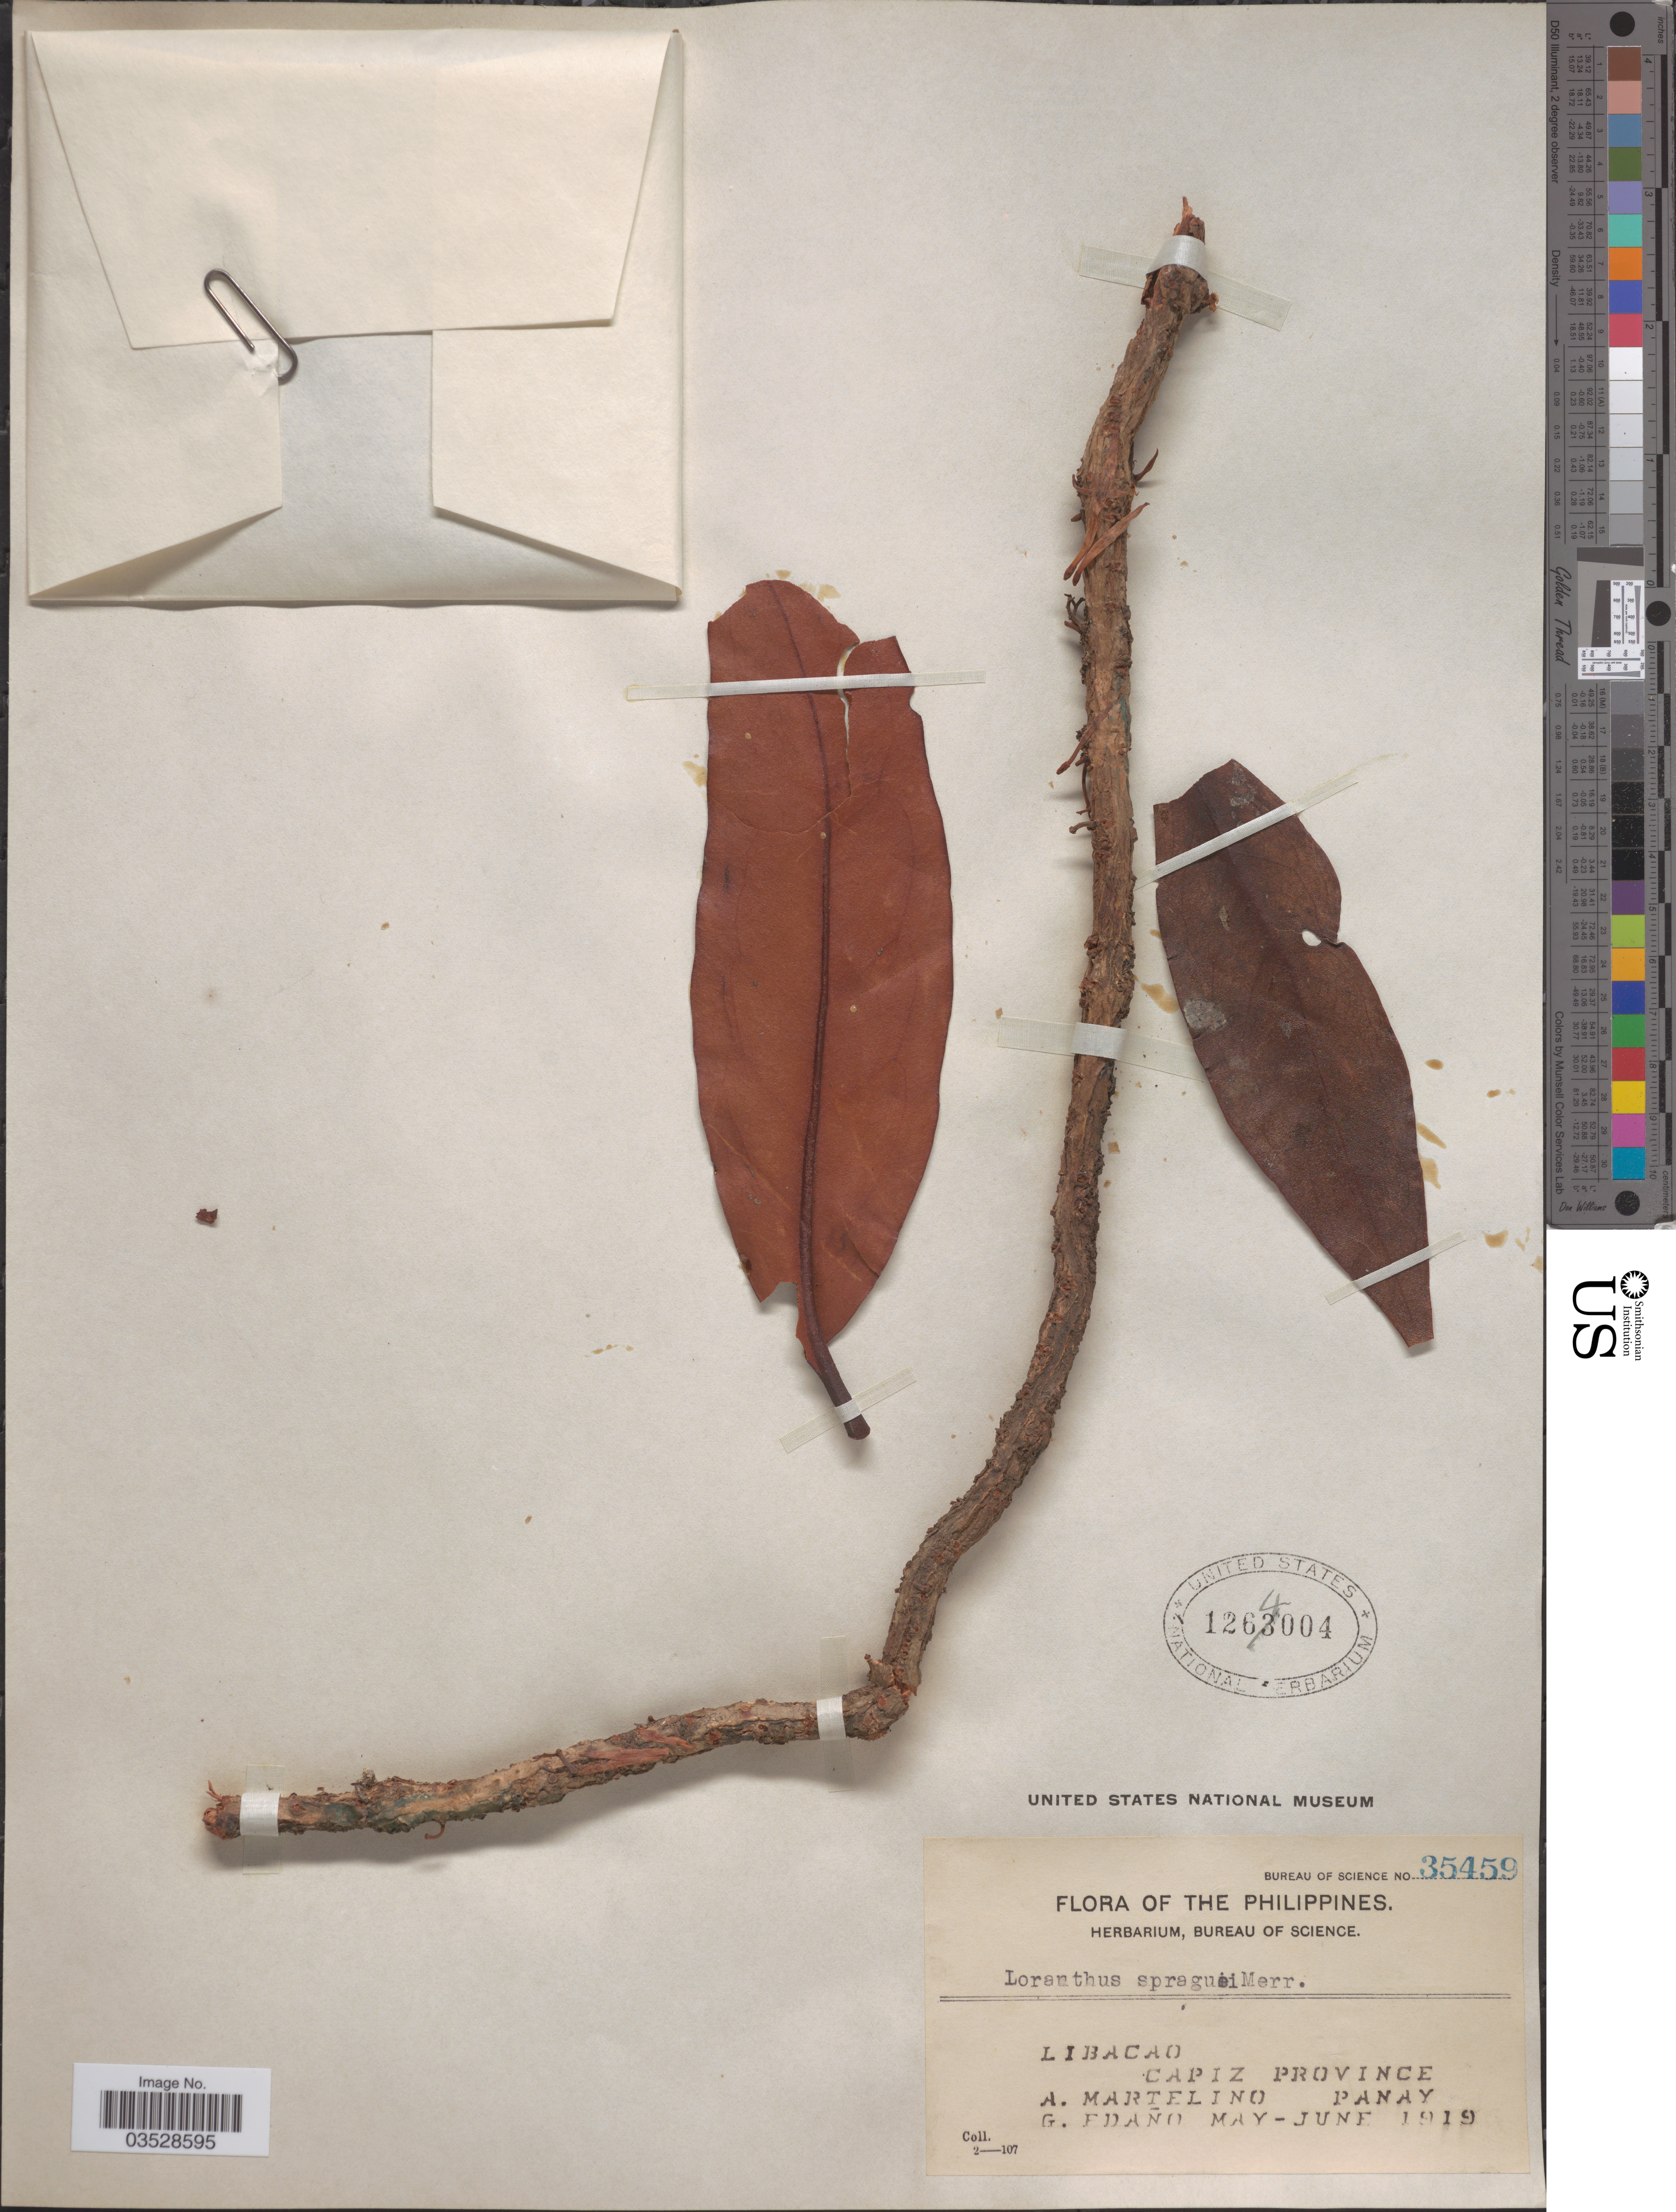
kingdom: Plantae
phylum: Tracheophyta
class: Magnoliopsida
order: Santalales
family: Loranthaceae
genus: Loranthus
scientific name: Loranthus spraguei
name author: Merr.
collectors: A. Martelino & G. Edaño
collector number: Bureau of Science 35459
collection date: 1919-05/1919-06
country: Philippines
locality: Libacao. Capiz Province. Panya.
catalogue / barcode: US 1264004